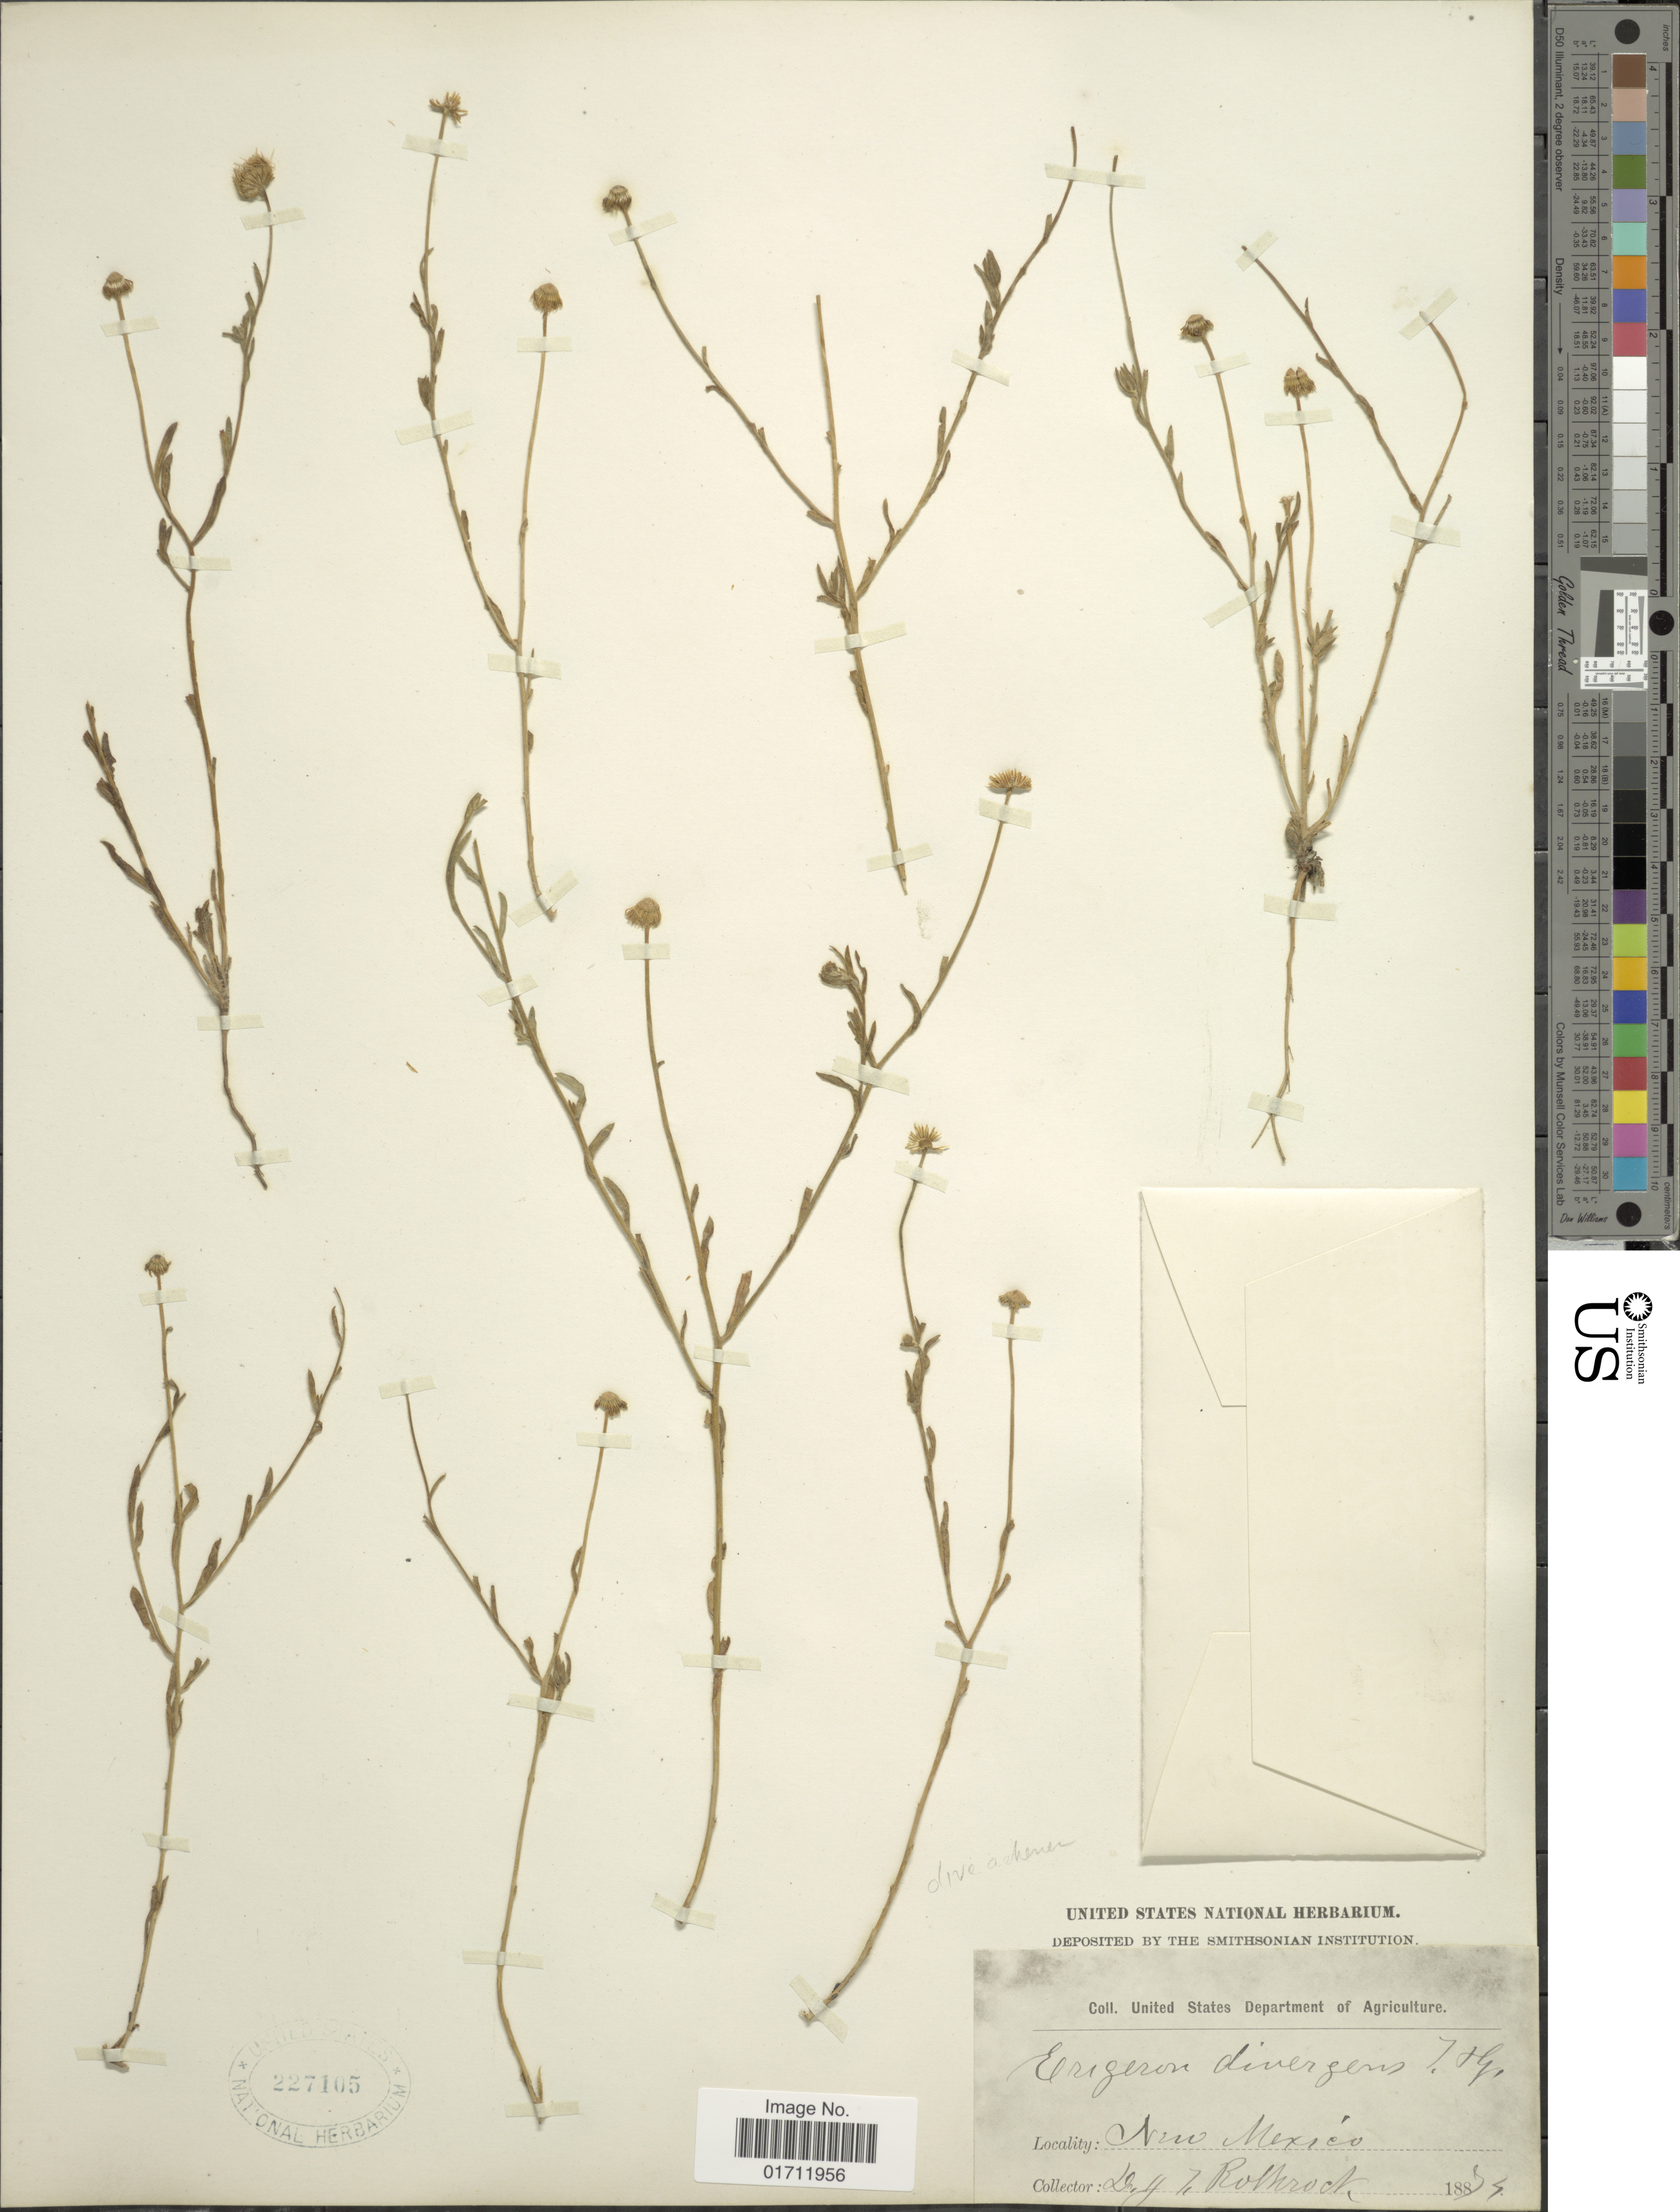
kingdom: Plantae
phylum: Tracheophyta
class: Magnoliopsida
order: Asterales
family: Asteraceae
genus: Erigeron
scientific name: Erigeron divergens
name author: Torr. & A. Gray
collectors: D. Rothrock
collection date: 1874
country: United States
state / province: New Mexico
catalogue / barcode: US 227105